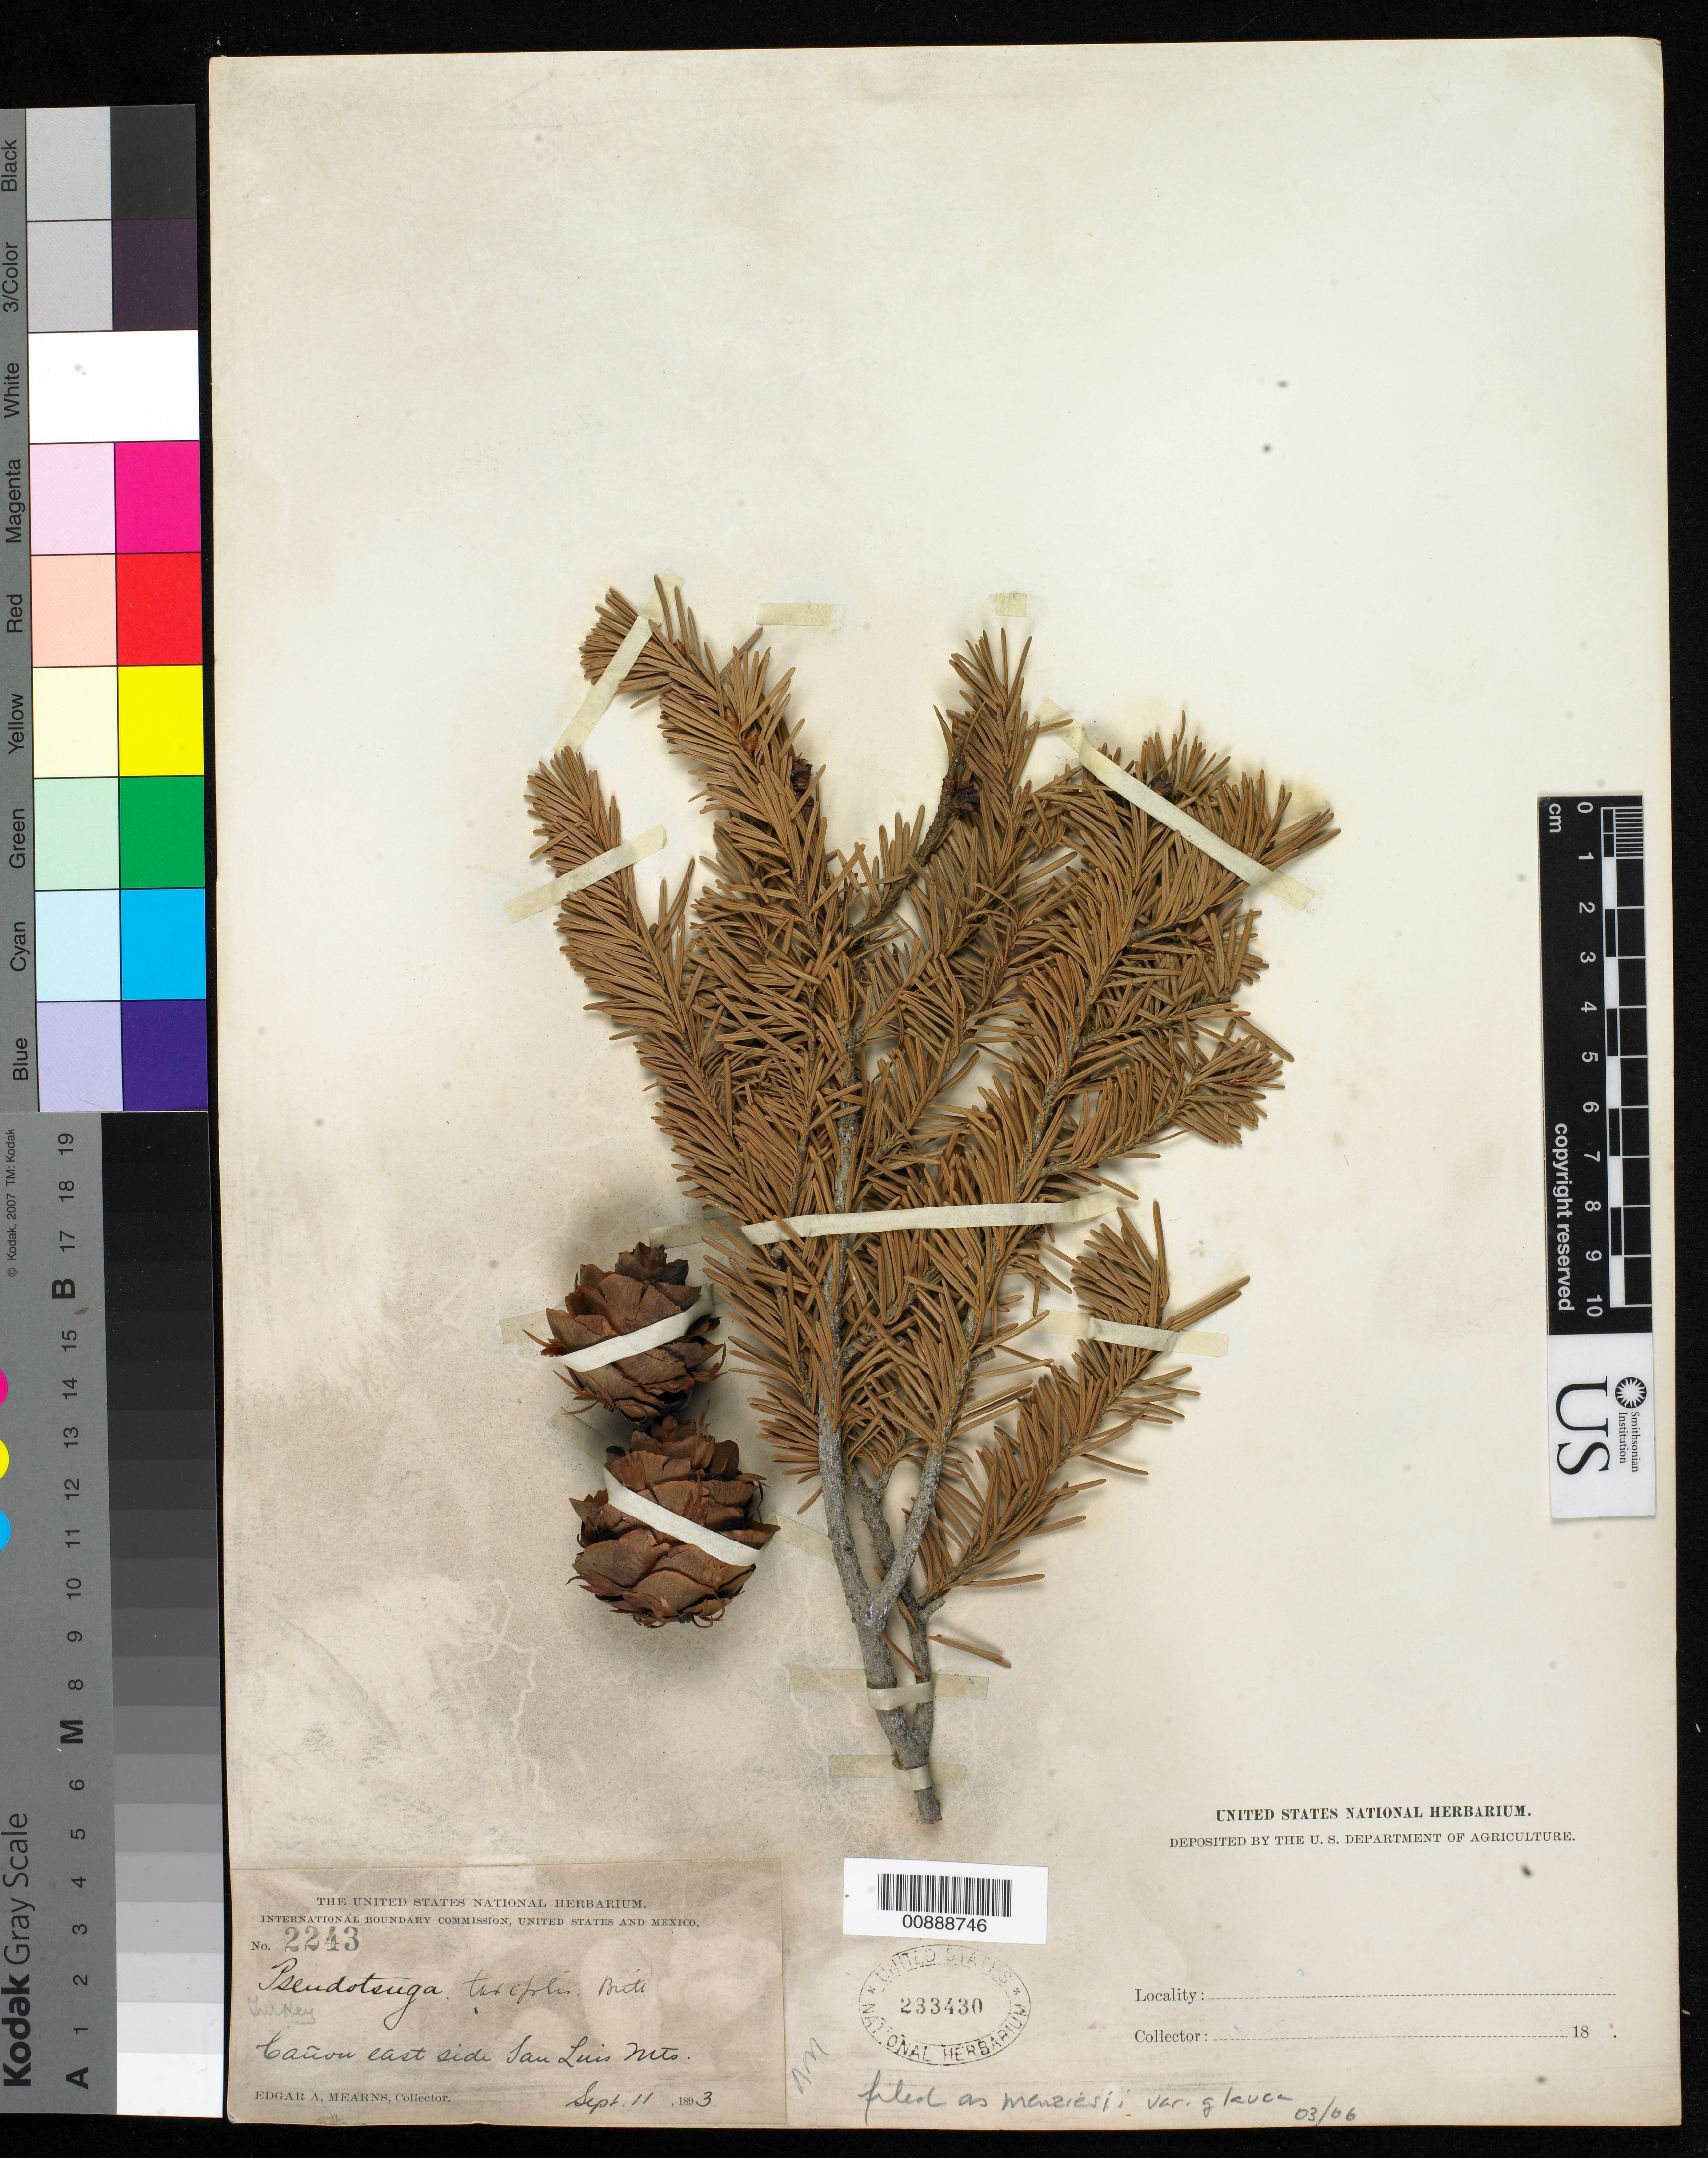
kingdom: Plantae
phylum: Tracheophyta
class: Pinopsida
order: Pinales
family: Pinaceae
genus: Pseudotsuga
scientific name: Pseudotsuga menziesii var. glauca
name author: (Beissn.) Franco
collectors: E. A. Mearns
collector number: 2243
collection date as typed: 11 Sep 1893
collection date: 1893-09-11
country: United States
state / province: New Mexico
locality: Cañon east side San Luis Mts.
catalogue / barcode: US 233430